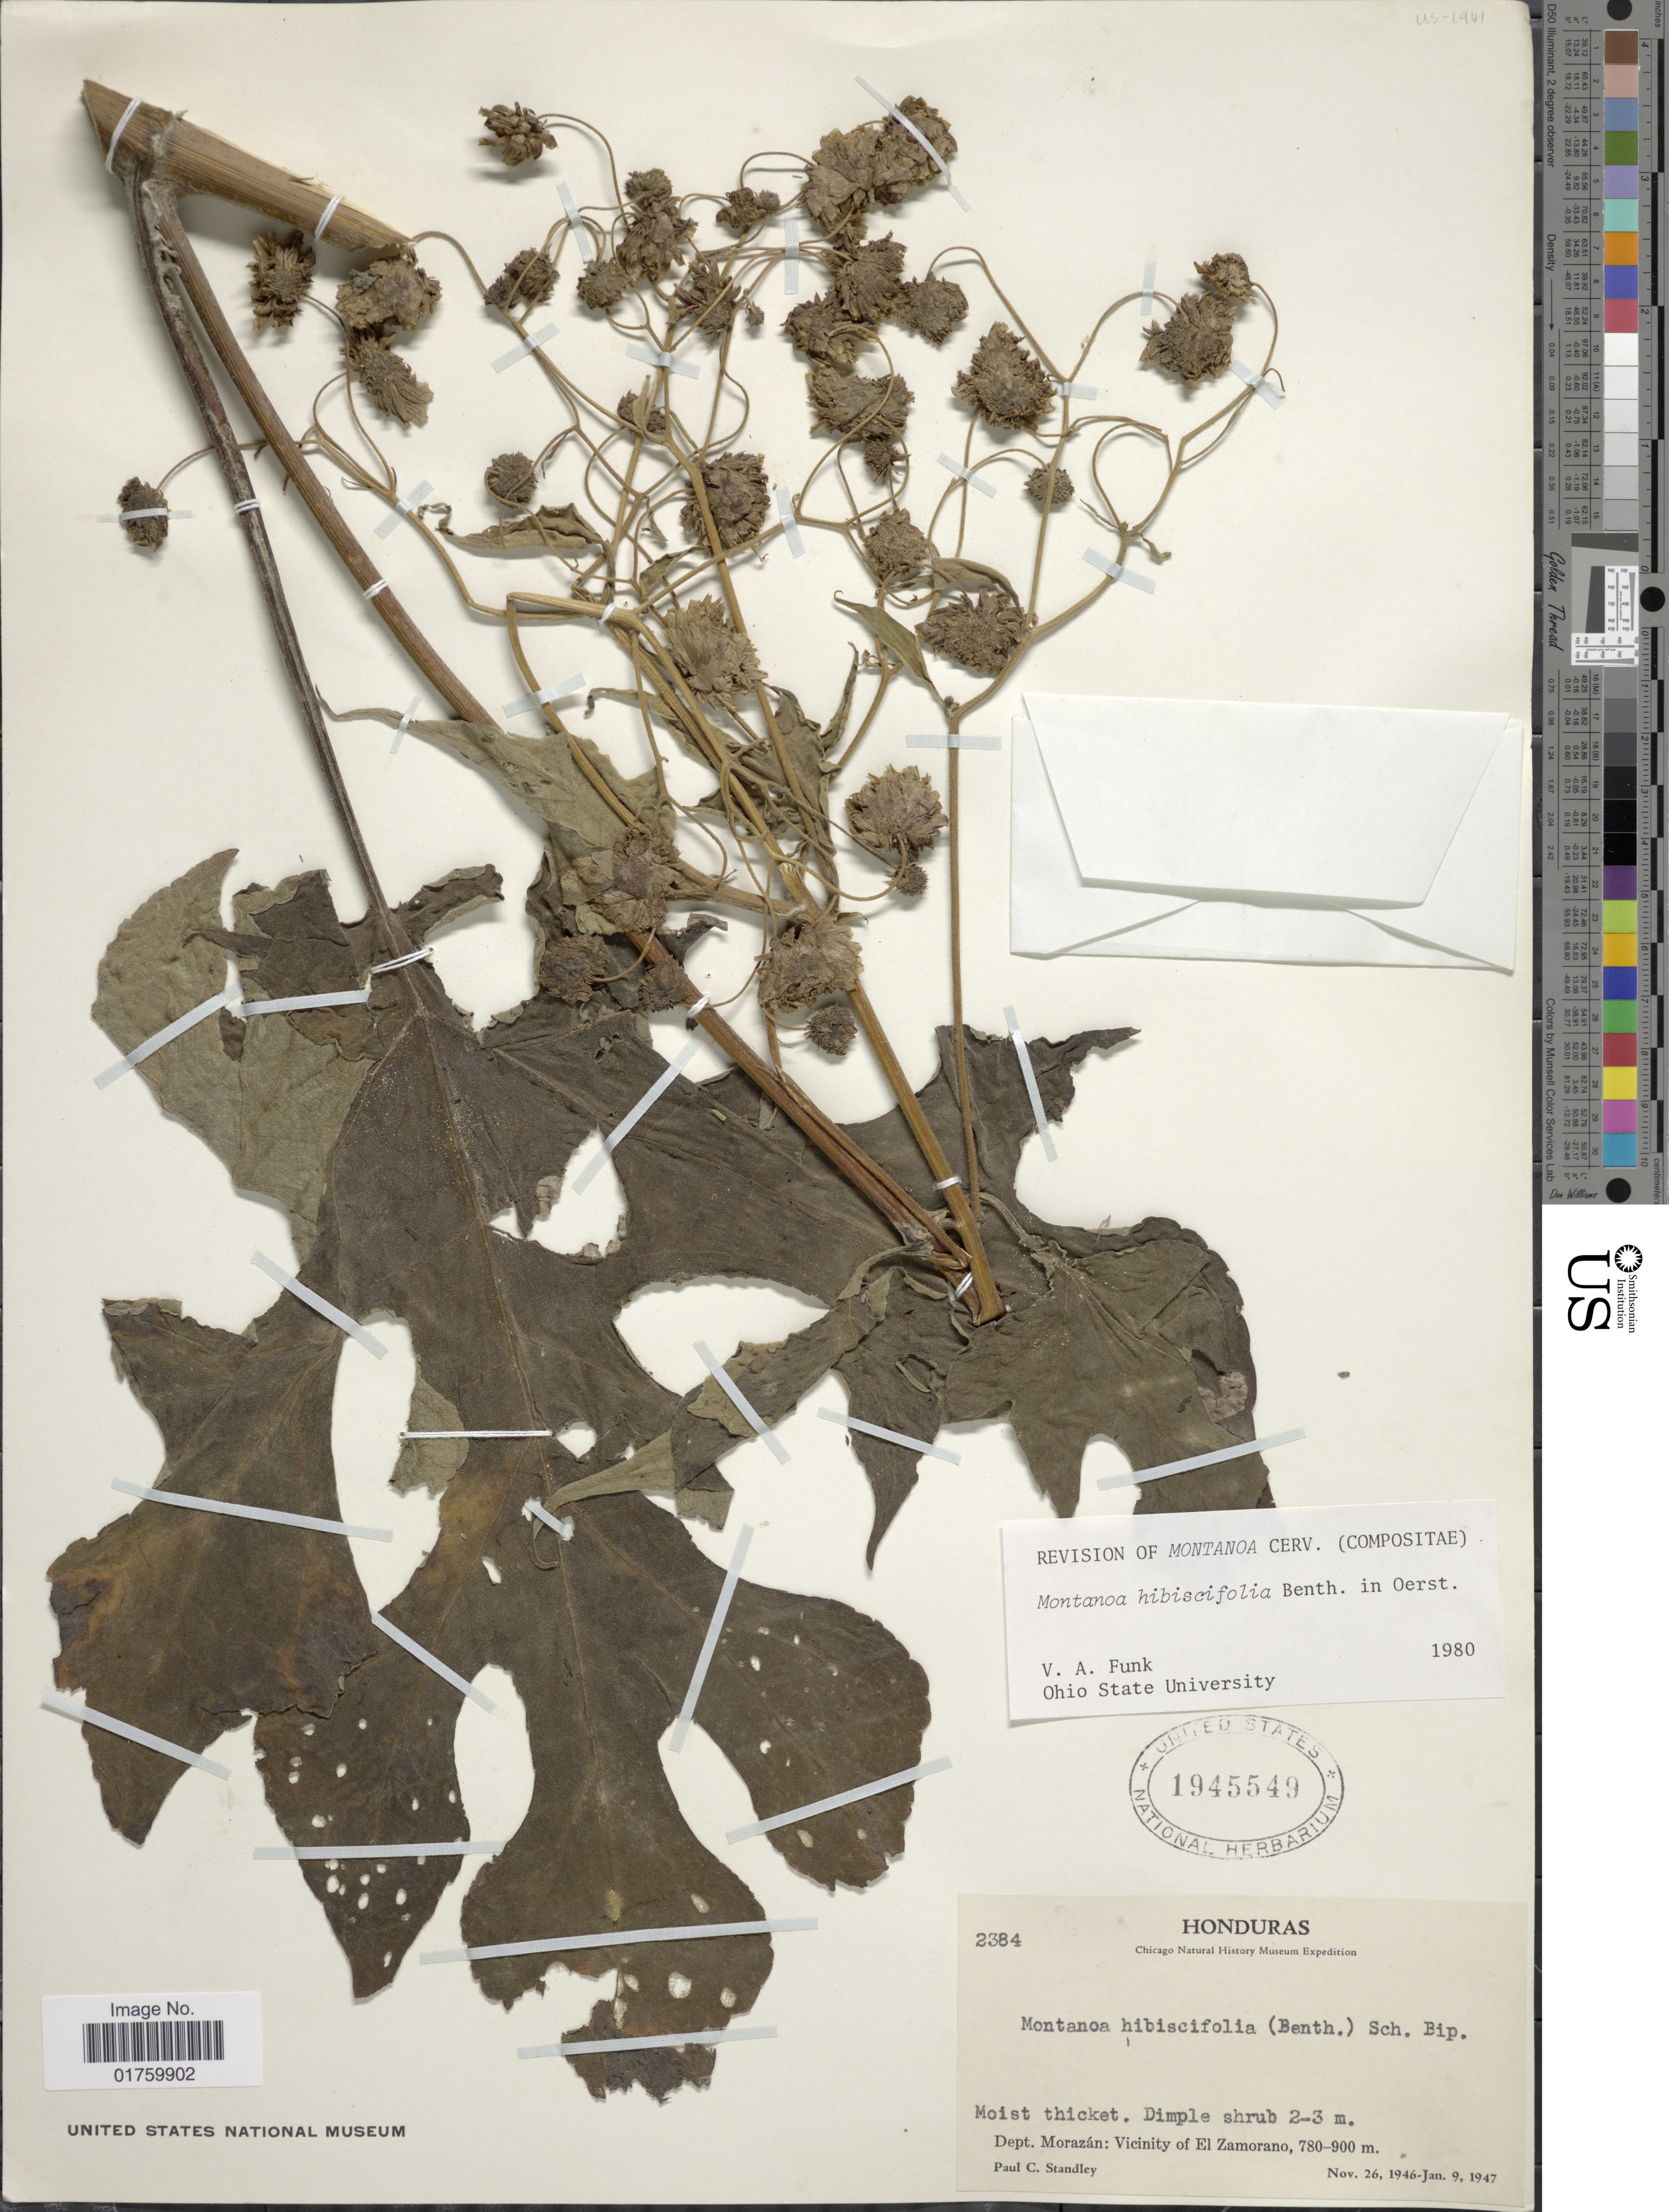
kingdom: Plantae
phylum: Tracheophyta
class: Magnoliopsida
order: Asterales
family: Asteraceae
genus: Montanoa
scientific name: Montanoa hibiscifolia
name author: Benth.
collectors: P. C. Standley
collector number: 2384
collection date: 1946-11-26/1947-01-09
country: Honduras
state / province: Fco. Morazán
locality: Vicinity of El Zamorano.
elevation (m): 780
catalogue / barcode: US 1945549